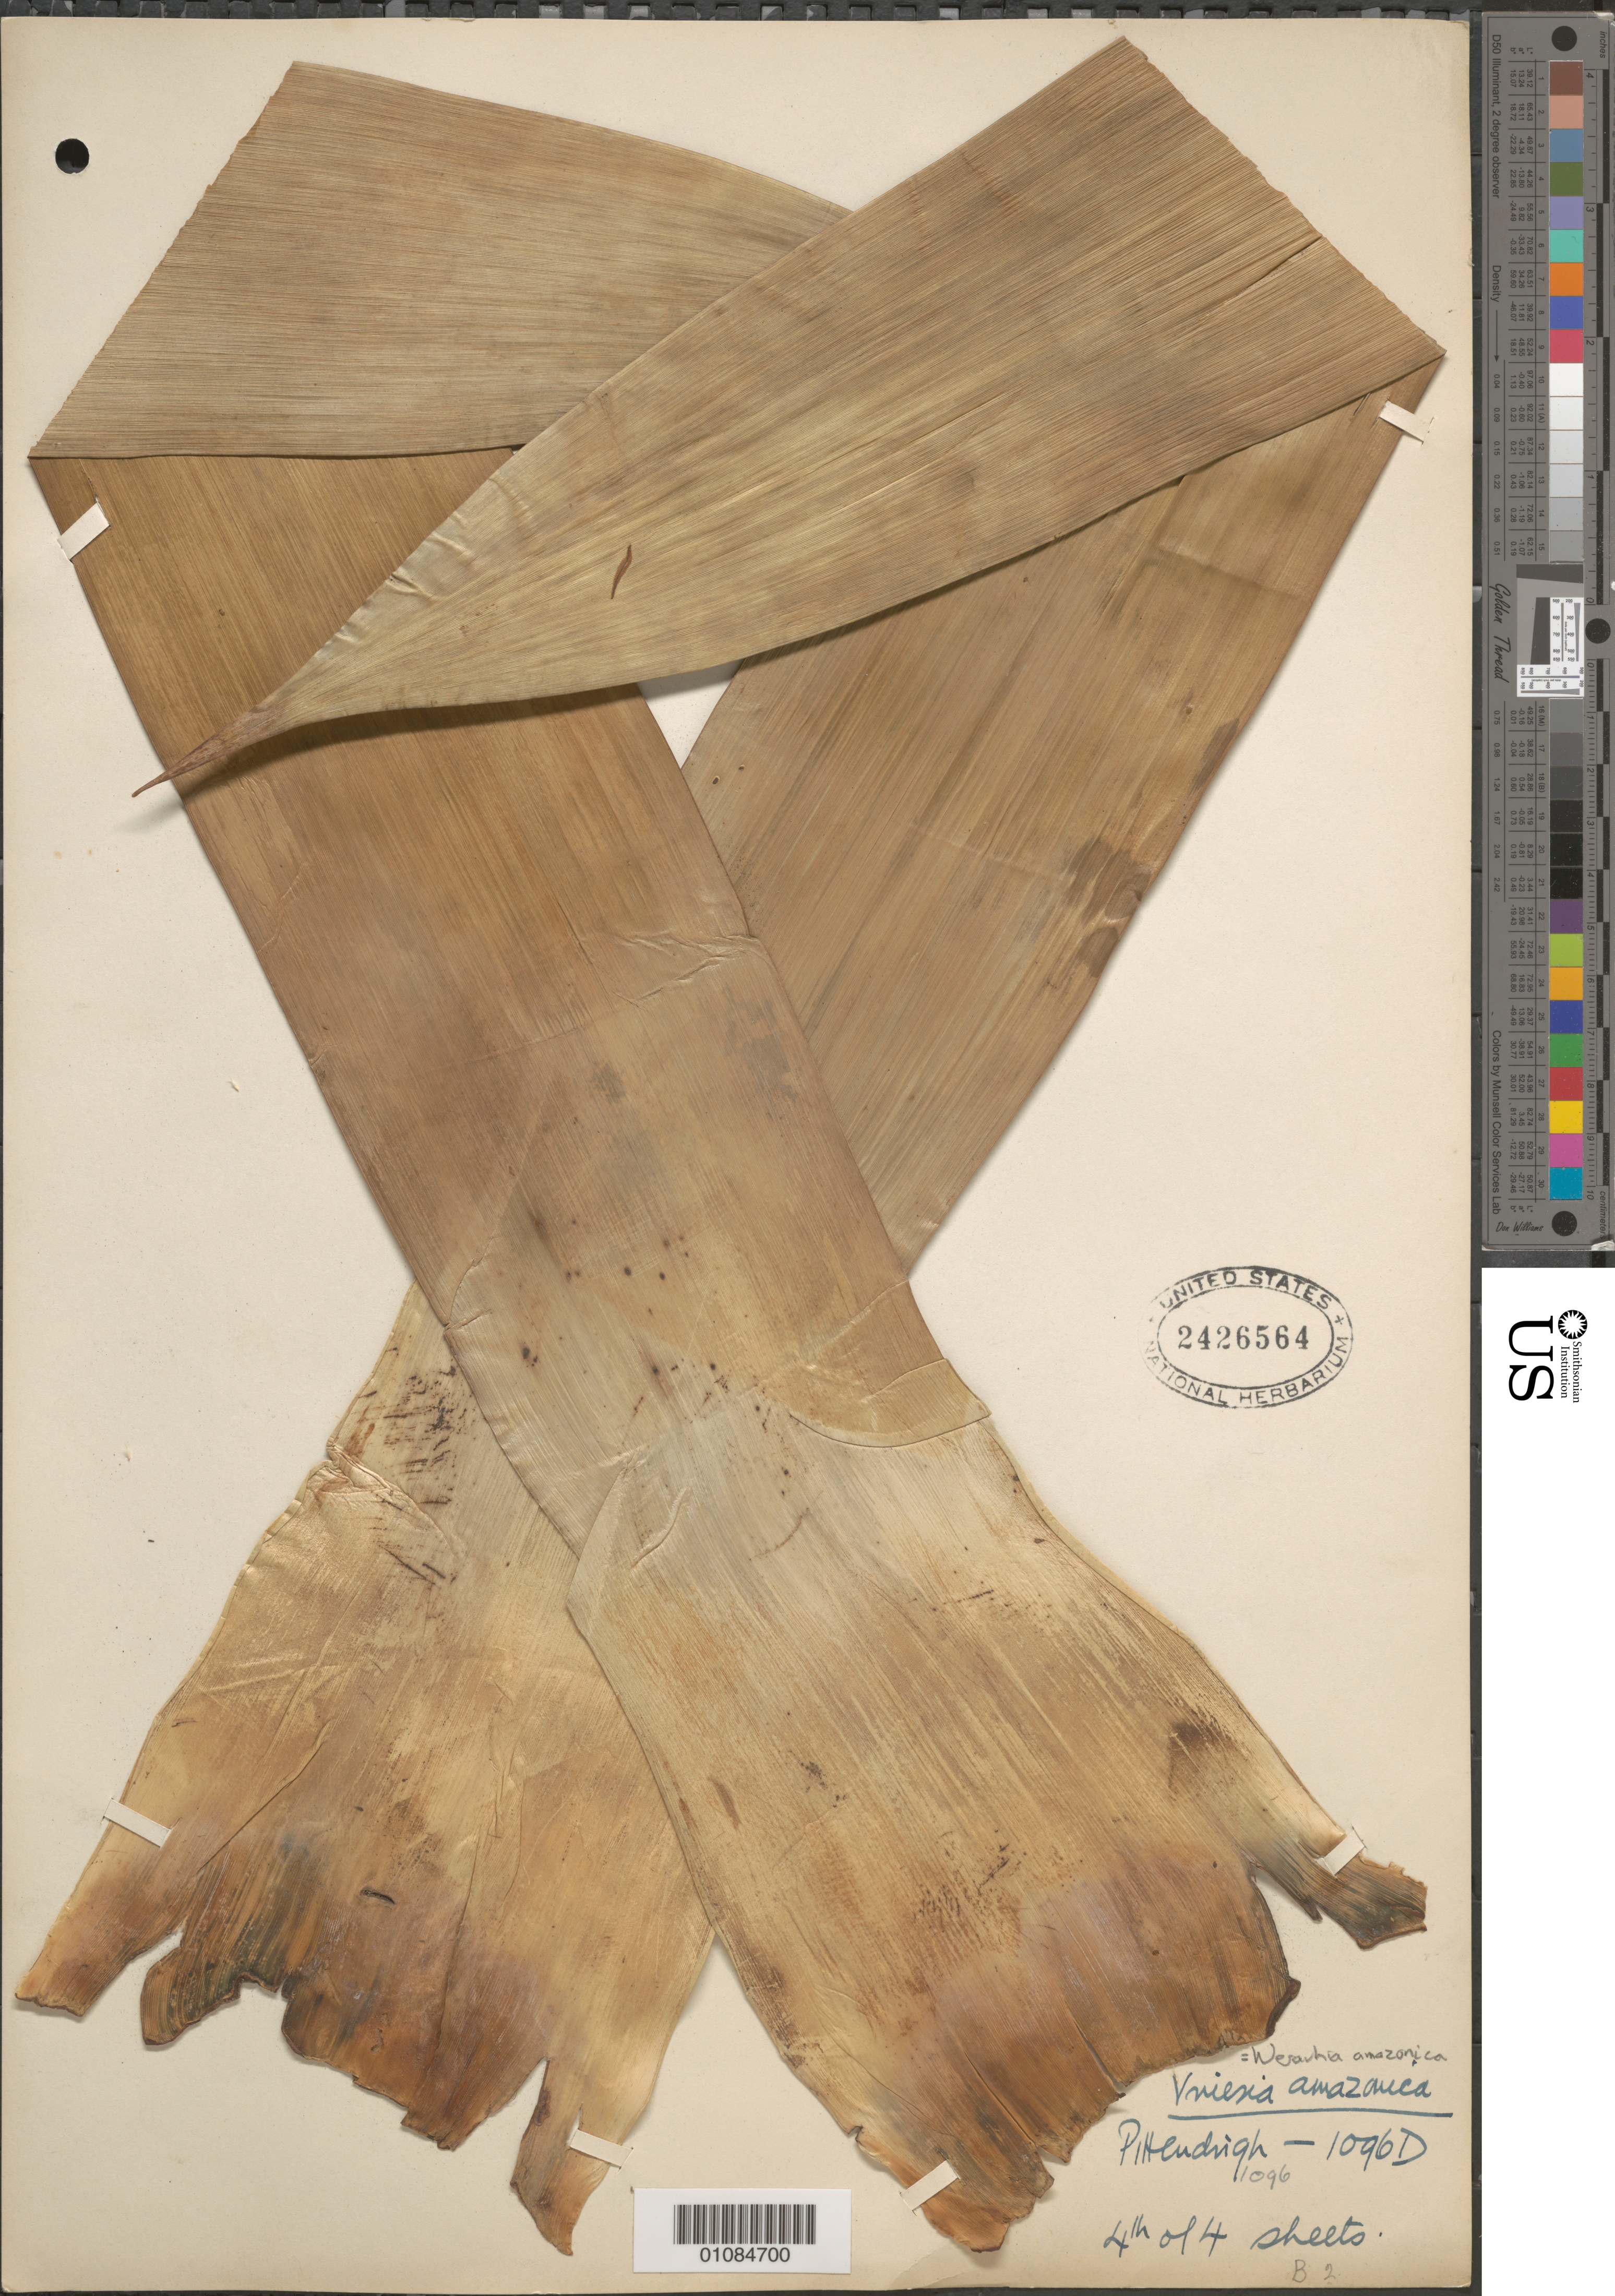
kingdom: Plantae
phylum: Tracheophyta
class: Liliopsida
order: Poales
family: Bromeliaceae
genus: Werauhia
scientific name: Werauhia gigantea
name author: (Mart. ex Schult. & Schult. f.) J.R. Grant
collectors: C. S. Pittendrigh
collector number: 1096D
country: Trinidad and Tobago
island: Trinidad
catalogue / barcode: US 2426564